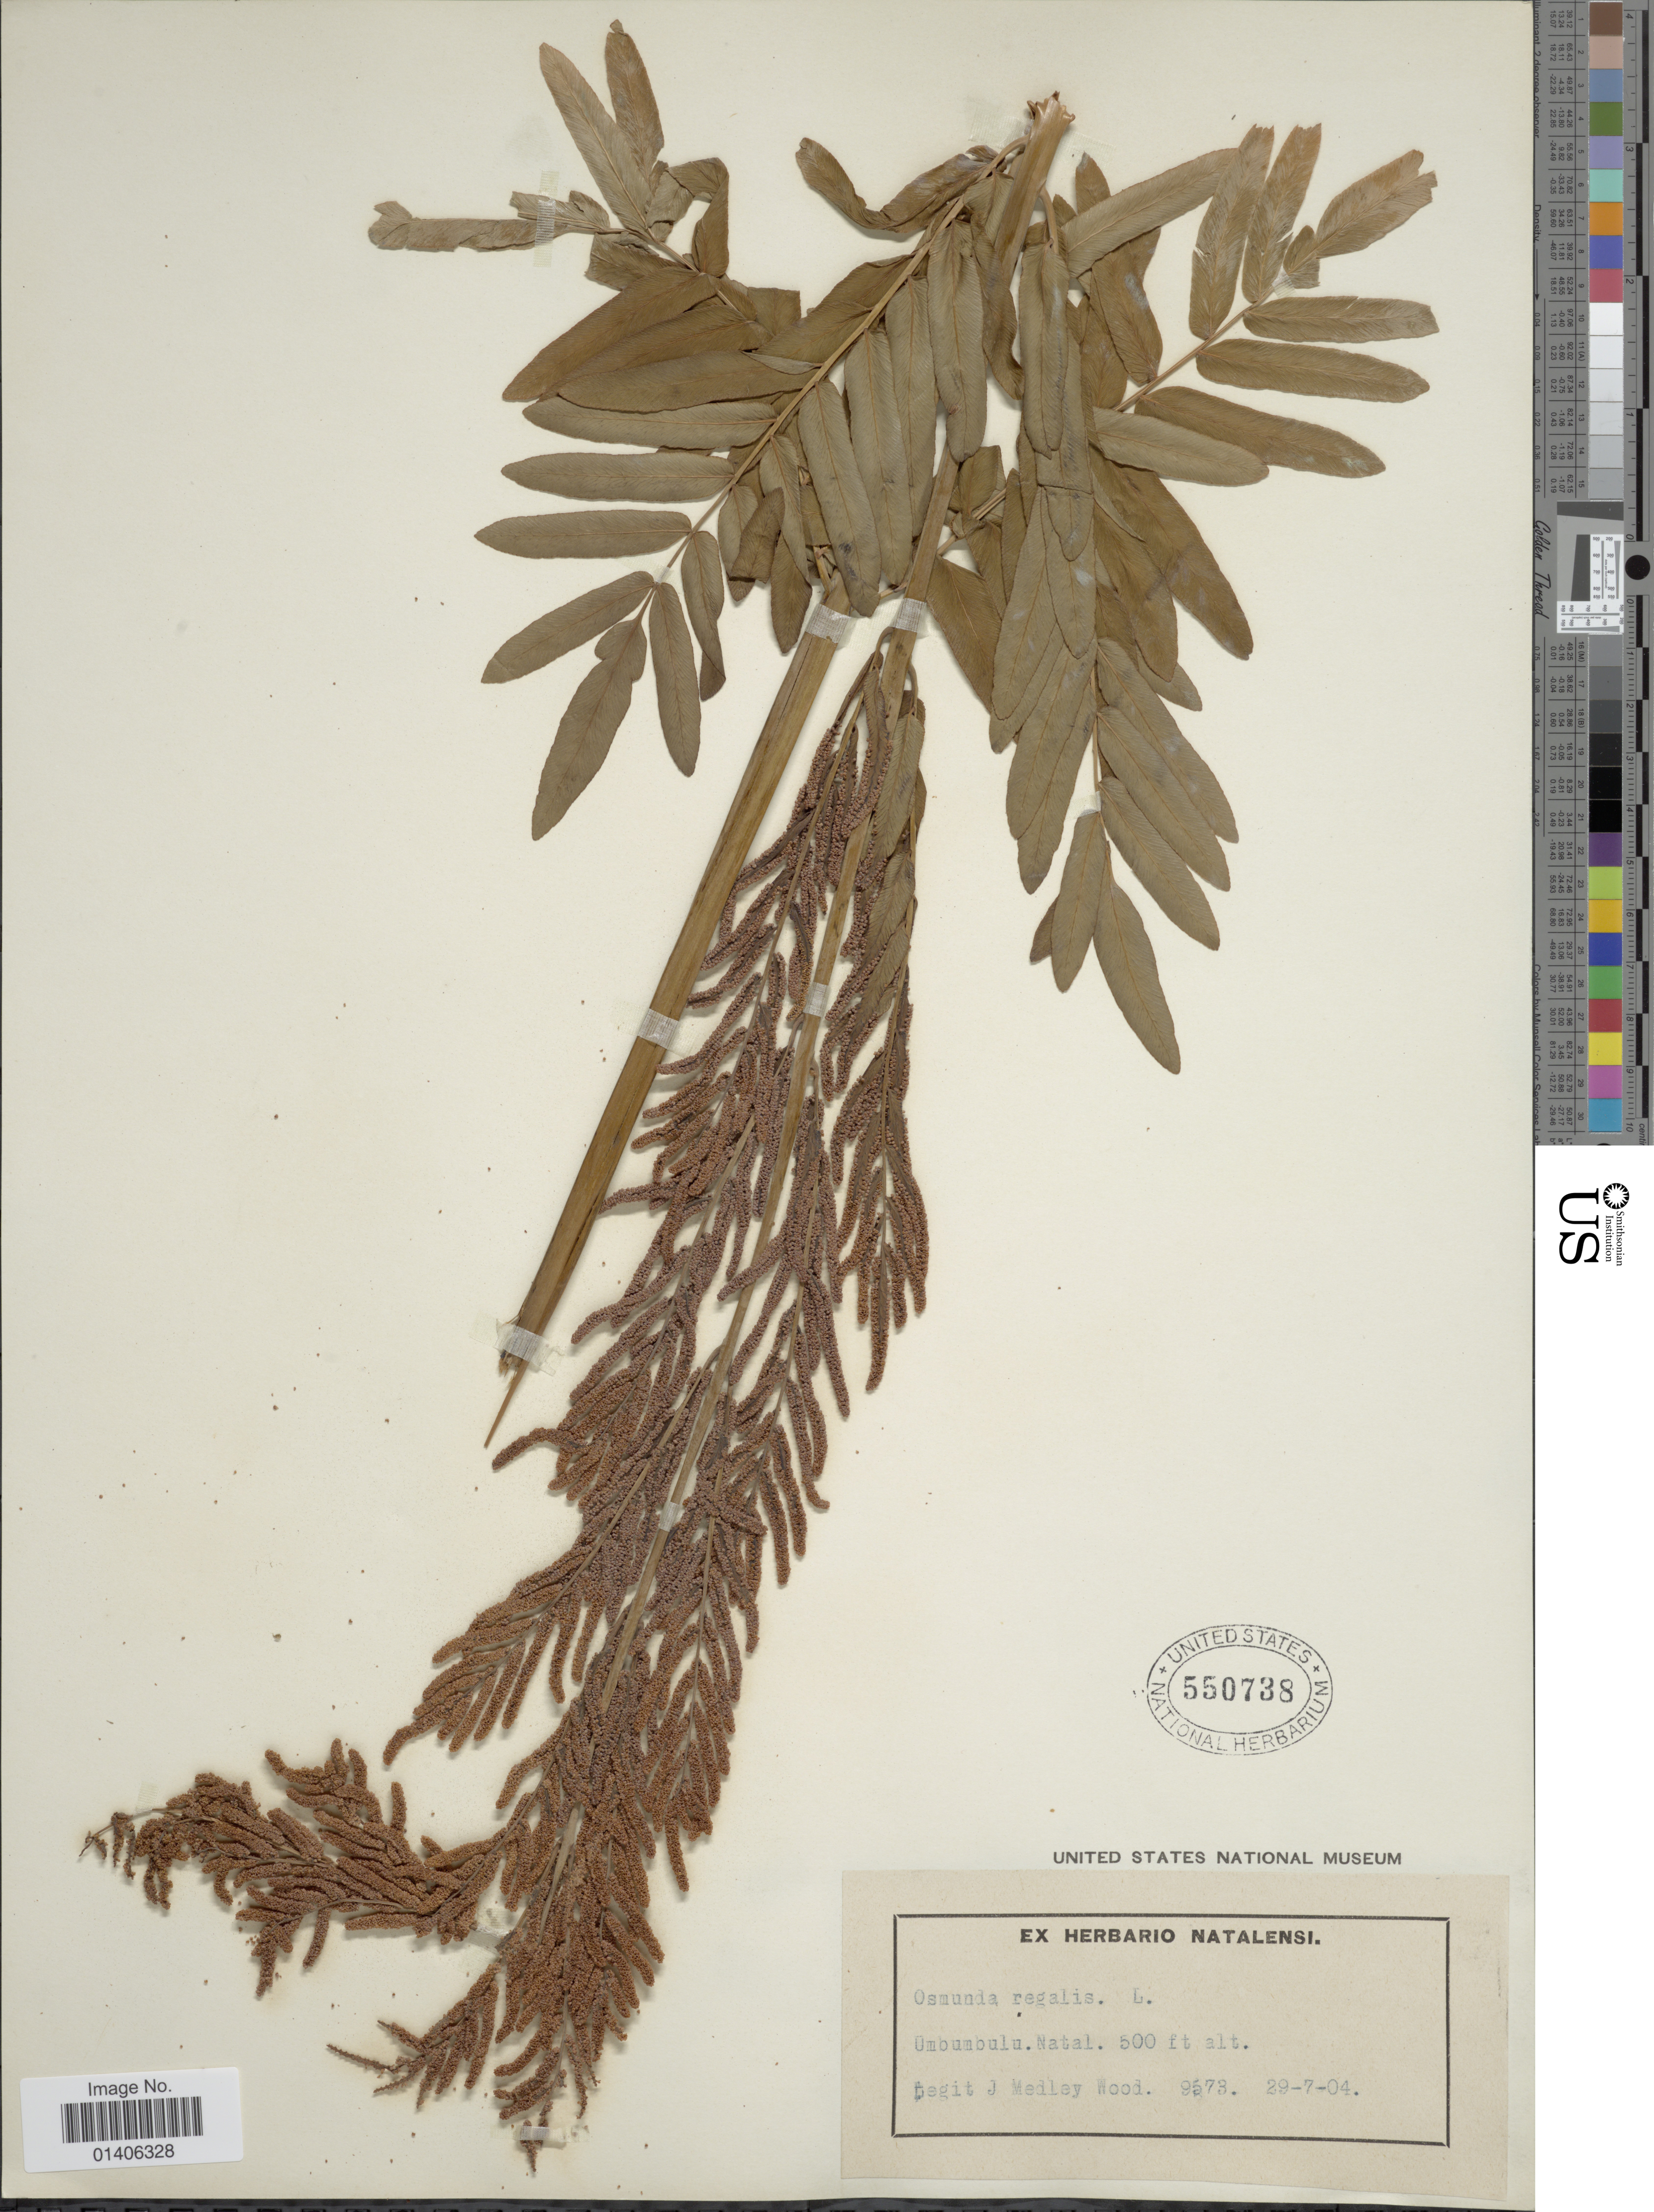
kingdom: Plantae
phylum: Tracheophyta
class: Polypodiopsida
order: Osmundales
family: Osmundaceae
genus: Osmunda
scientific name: Osmunda regalis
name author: L.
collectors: J. M. Wood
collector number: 9573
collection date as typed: Transcribed d/m/y: 29/7/4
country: South Africa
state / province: KwaZulu-Natal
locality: Umbumbulu, Natal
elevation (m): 152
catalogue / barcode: US 550738